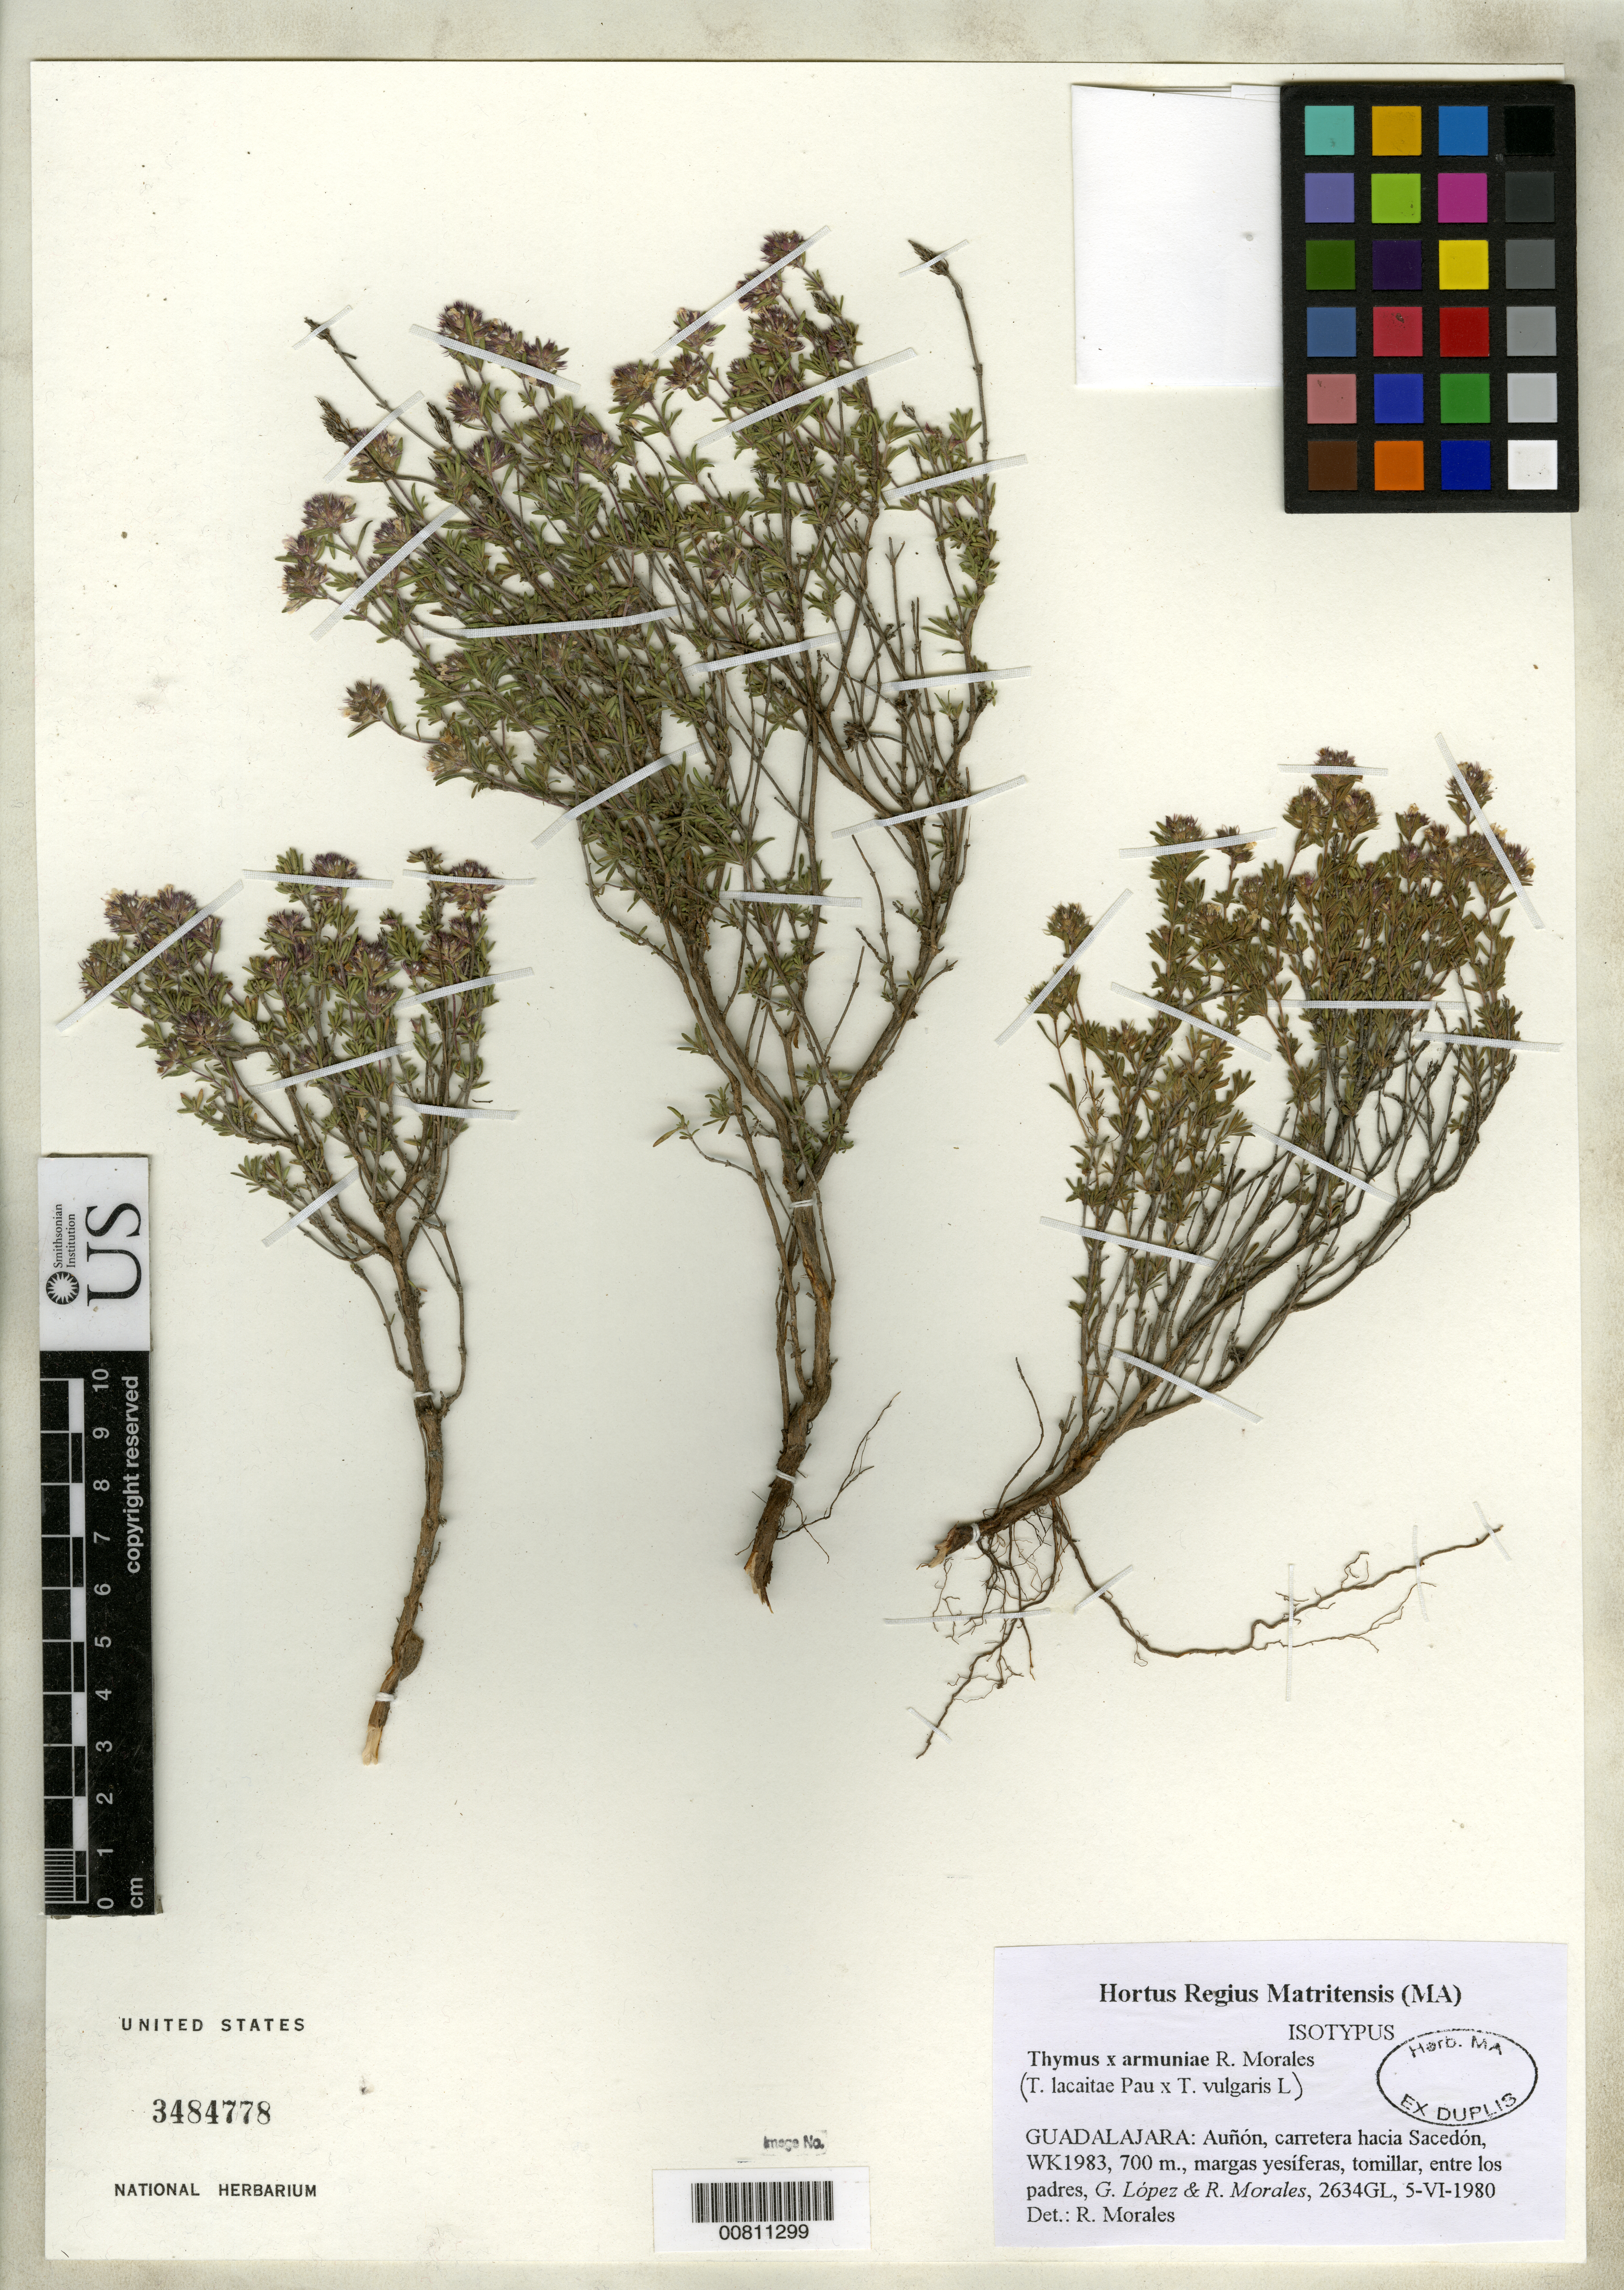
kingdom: Plantae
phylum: Tracheophyta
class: Magnoliopsida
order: Lamiales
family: Lamiaceae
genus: Thymus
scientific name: Thymus x armuniae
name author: Morales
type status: Isotype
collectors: G. López & R. Morales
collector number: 2634GL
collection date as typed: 05 Jun 1980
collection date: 1980-06-05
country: Spain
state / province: Castilla-La Mancha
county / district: Guadalajara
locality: Guadalajara: Auñón, carretera hacia Sacedón, WK1983.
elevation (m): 700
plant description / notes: Hybrid of T. lacitae x T. vulgaris.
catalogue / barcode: US 3484778